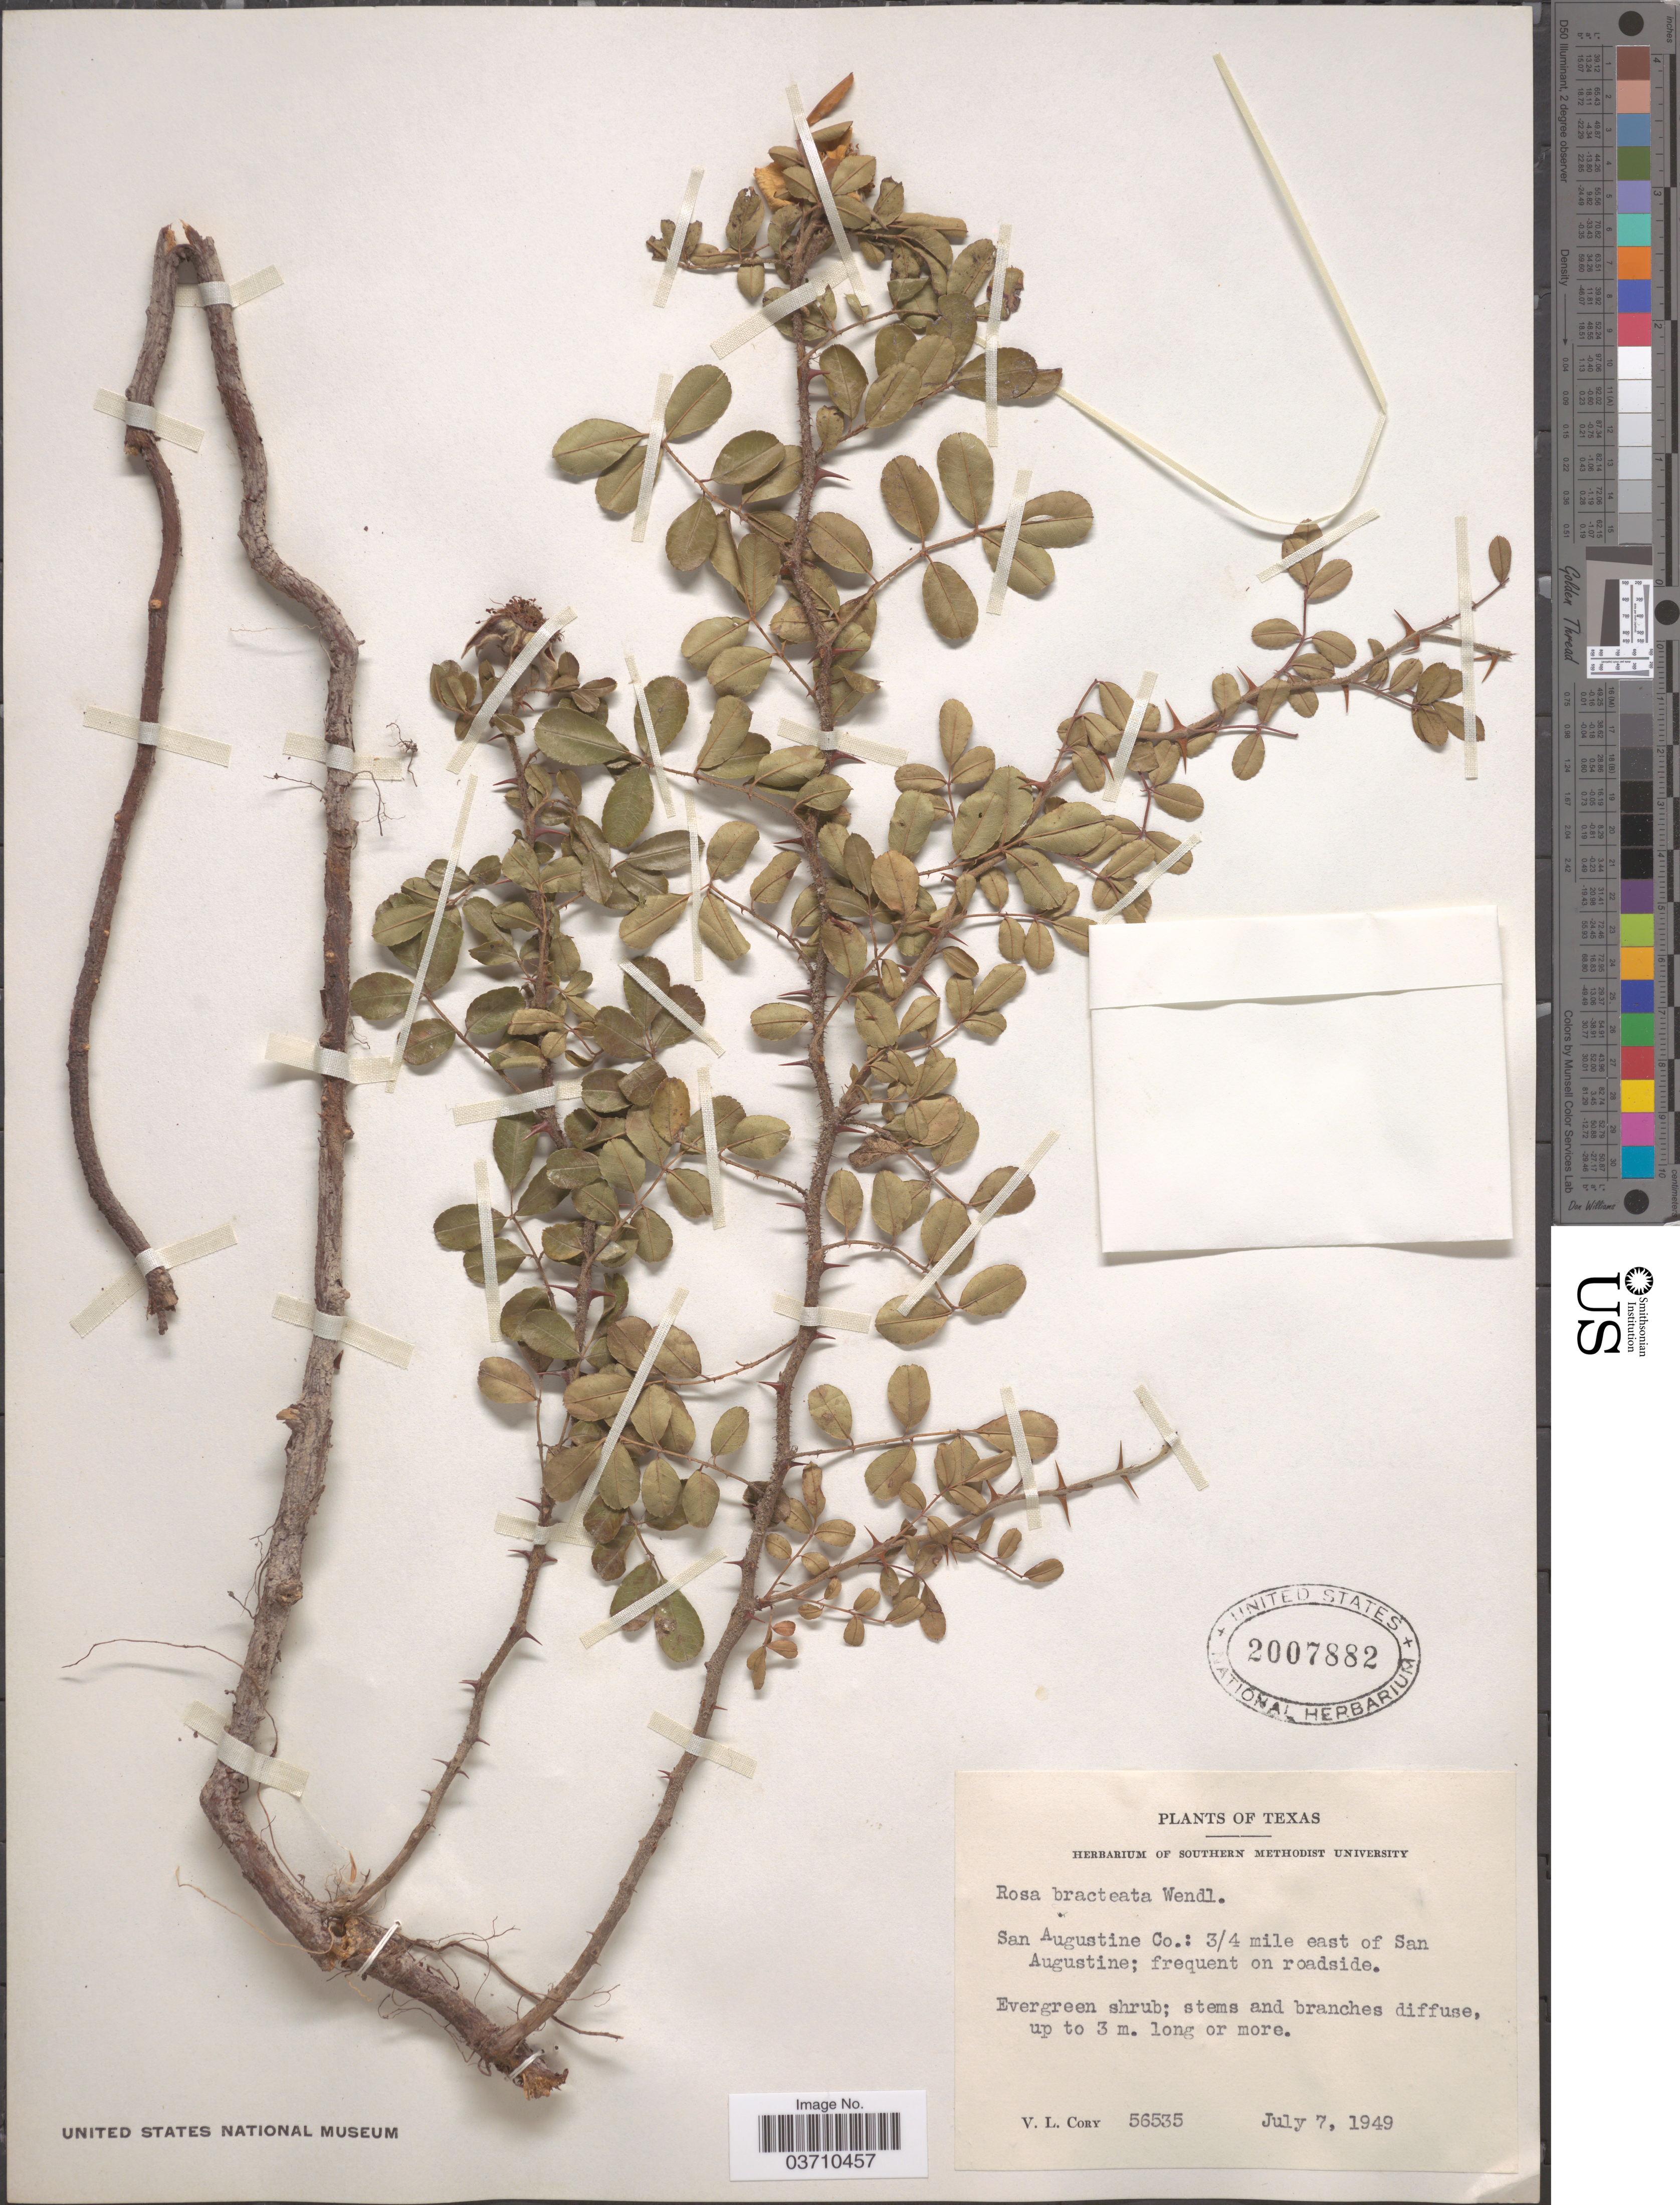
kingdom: Plantae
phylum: Tracheophyta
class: Magnoliopsida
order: Rosales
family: Rosaceae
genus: Rosa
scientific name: Rosa bracteata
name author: J.C. Wendl.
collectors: V. Cory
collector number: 56535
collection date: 1949-07-07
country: United States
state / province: Texas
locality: San Augustine Co.: 3/4 mile east of San Augustine.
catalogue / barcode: US 2007882